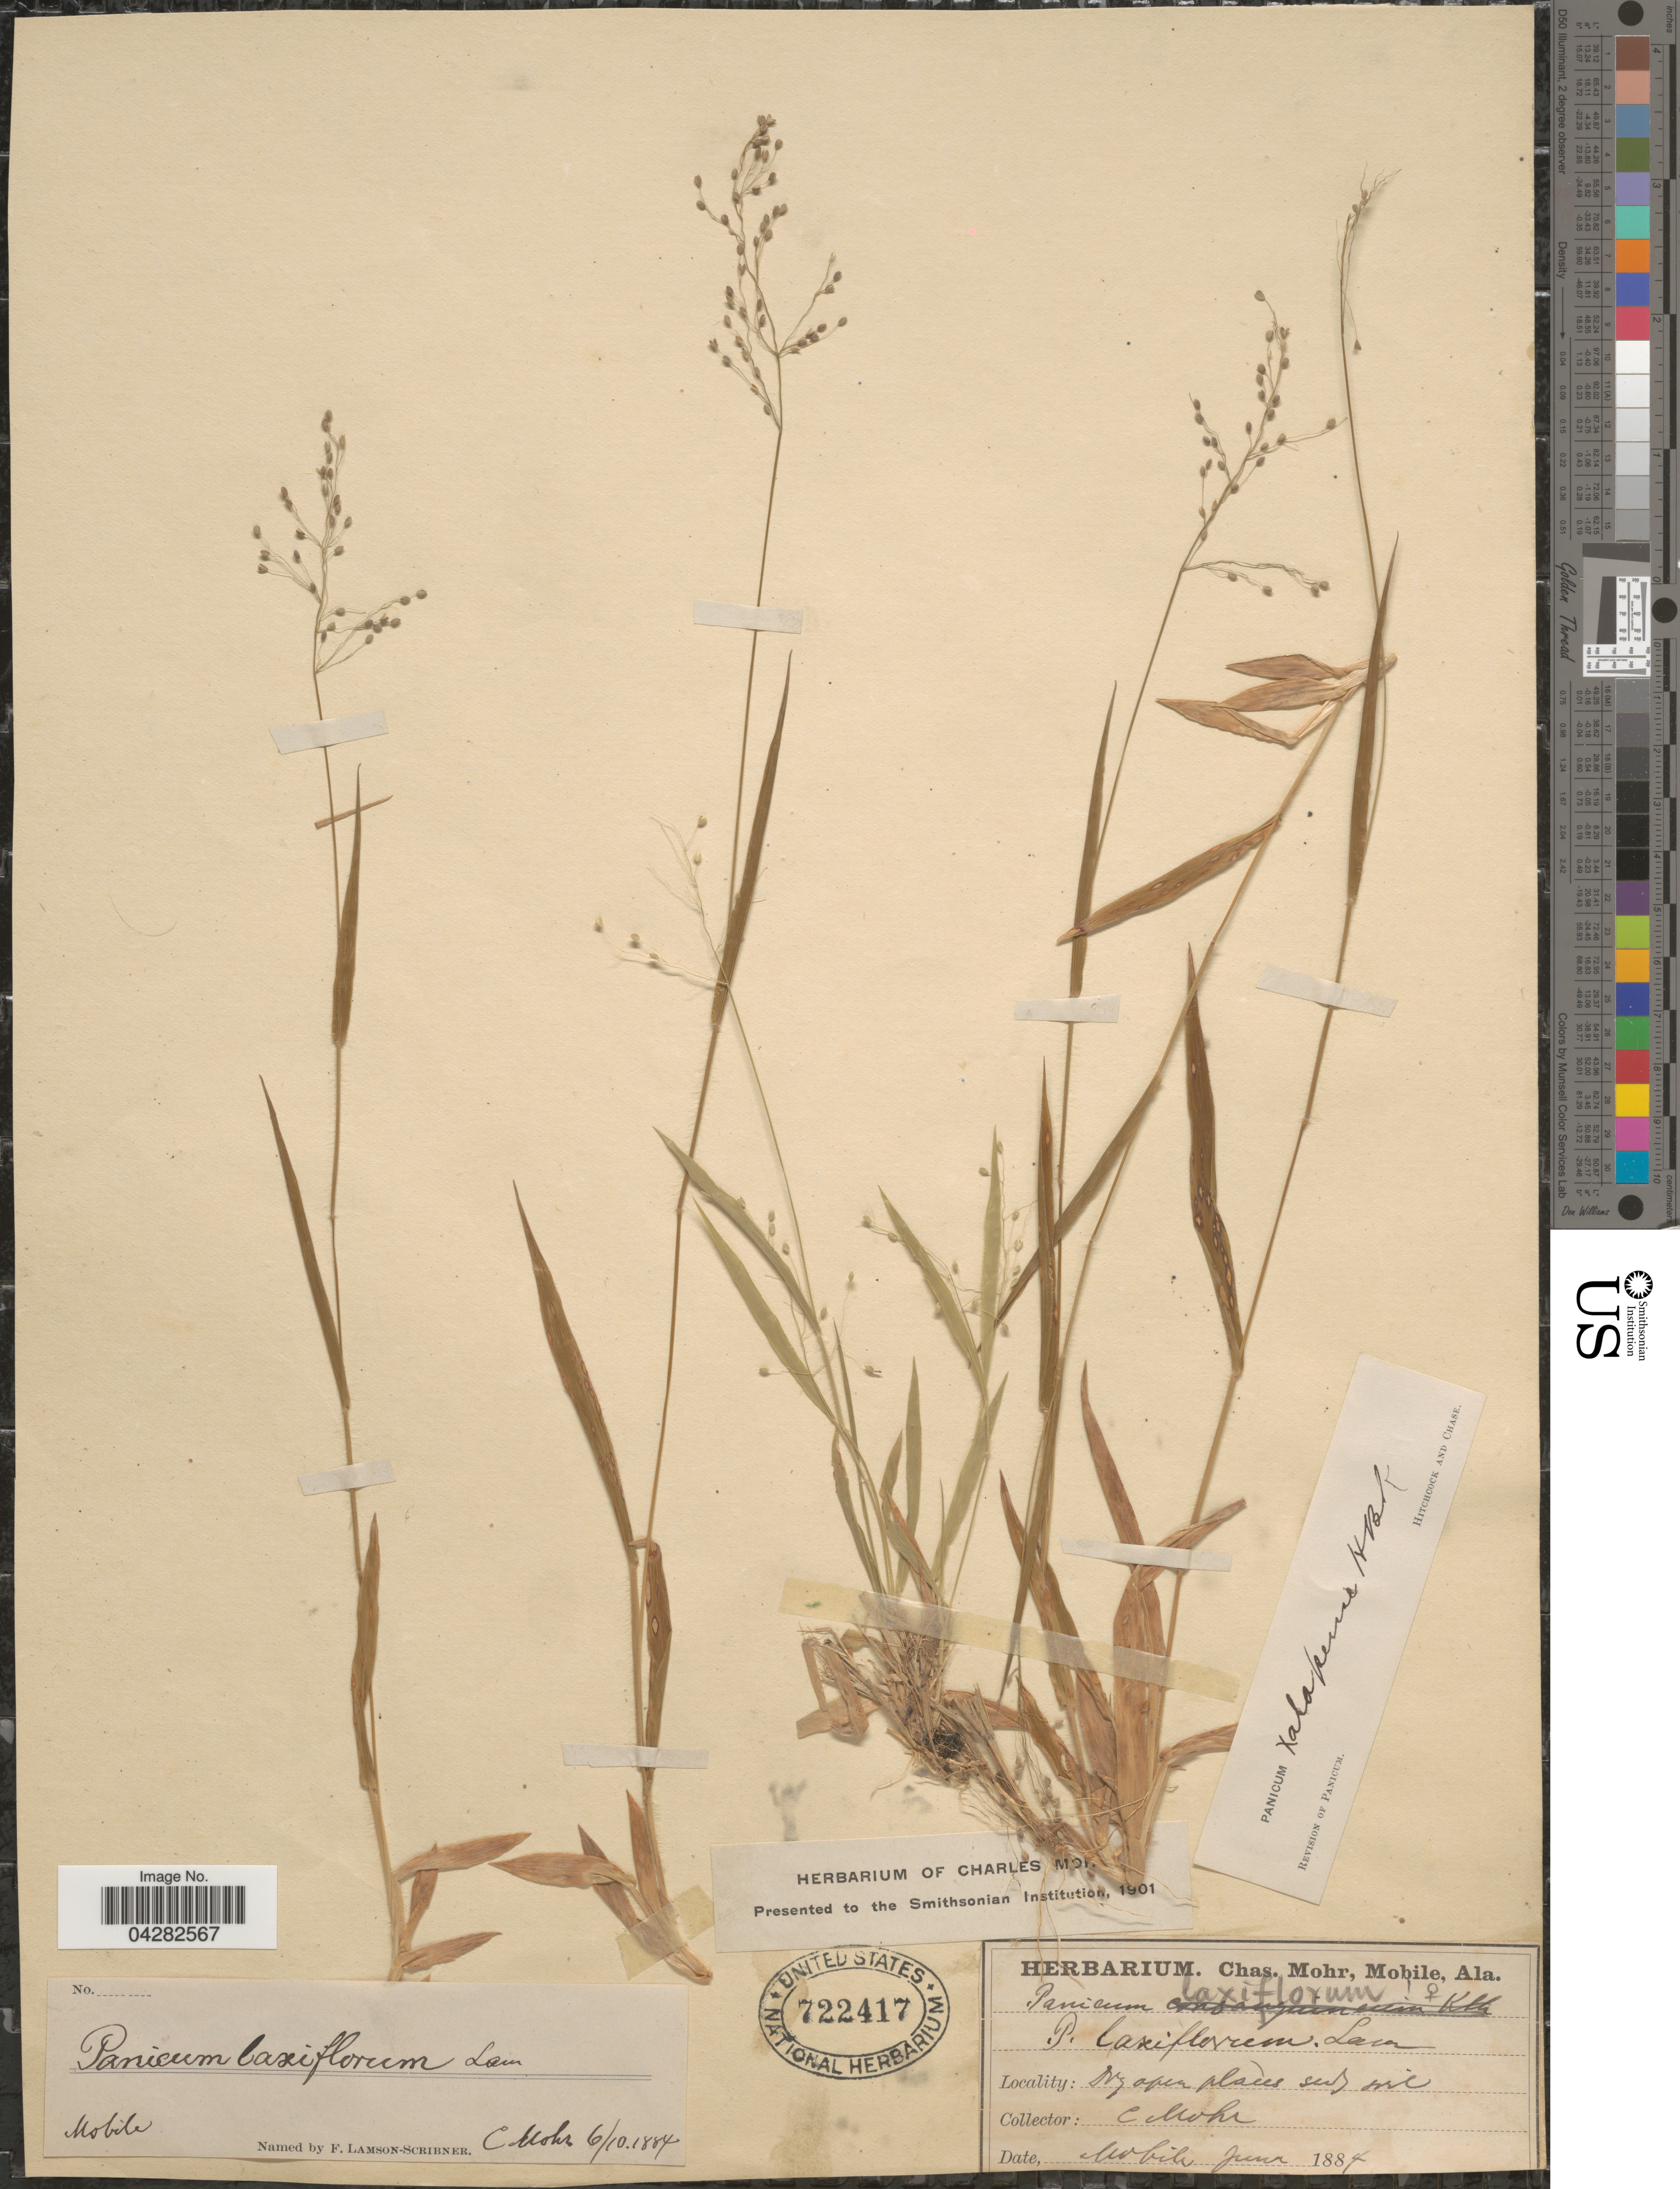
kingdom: Plantae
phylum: Tracheophyta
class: Liliopsida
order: Poales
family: Poaceae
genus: Dichanthelium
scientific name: Dichanthelium laxiflorum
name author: (Lam.) Gould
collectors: Mohr, C. T. (herbarium)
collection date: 1884-06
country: United States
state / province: Alabama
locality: Mobile.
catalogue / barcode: US 722417